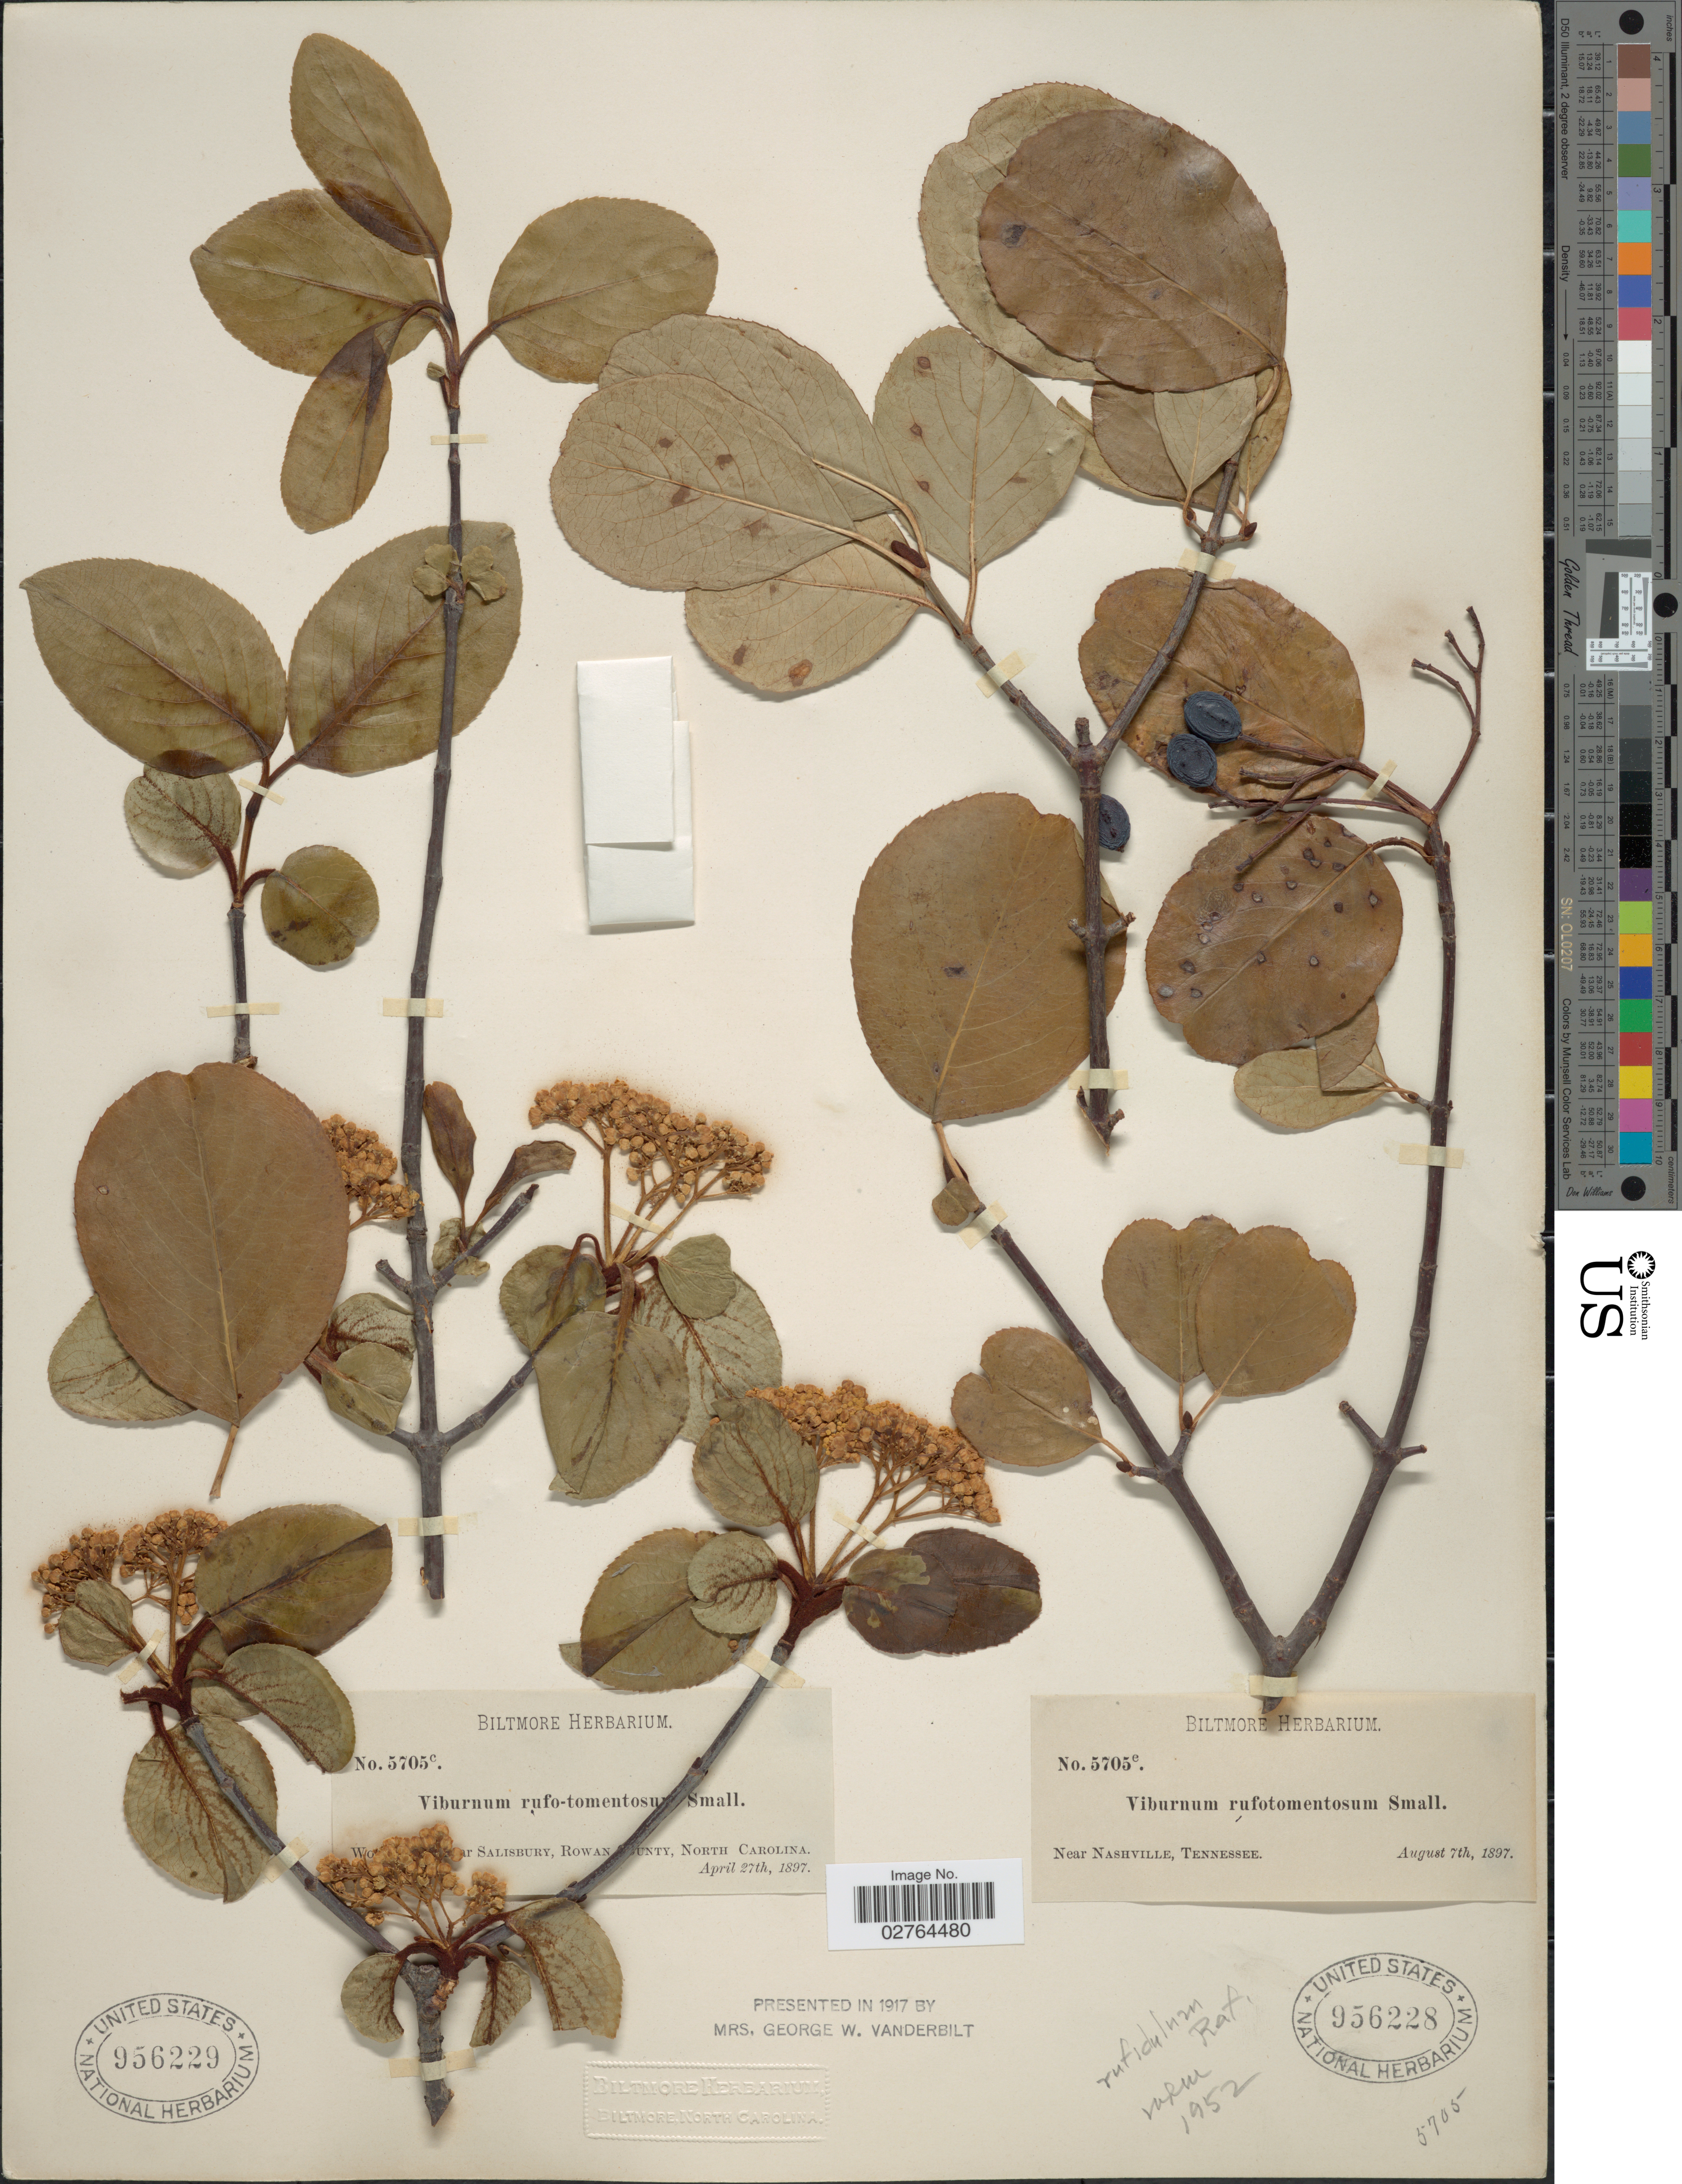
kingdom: Plantae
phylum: Tracheophyta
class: Magnoliopsida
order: Dipsacales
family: Viburnaceae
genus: Viburnum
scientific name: Viburnum rufidulum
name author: Raf.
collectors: ex herb. Biltmore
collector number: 5705e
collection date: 1897-08-07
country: United States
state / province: Tennessee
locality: Near Nashville.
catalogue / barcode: US 956228-2